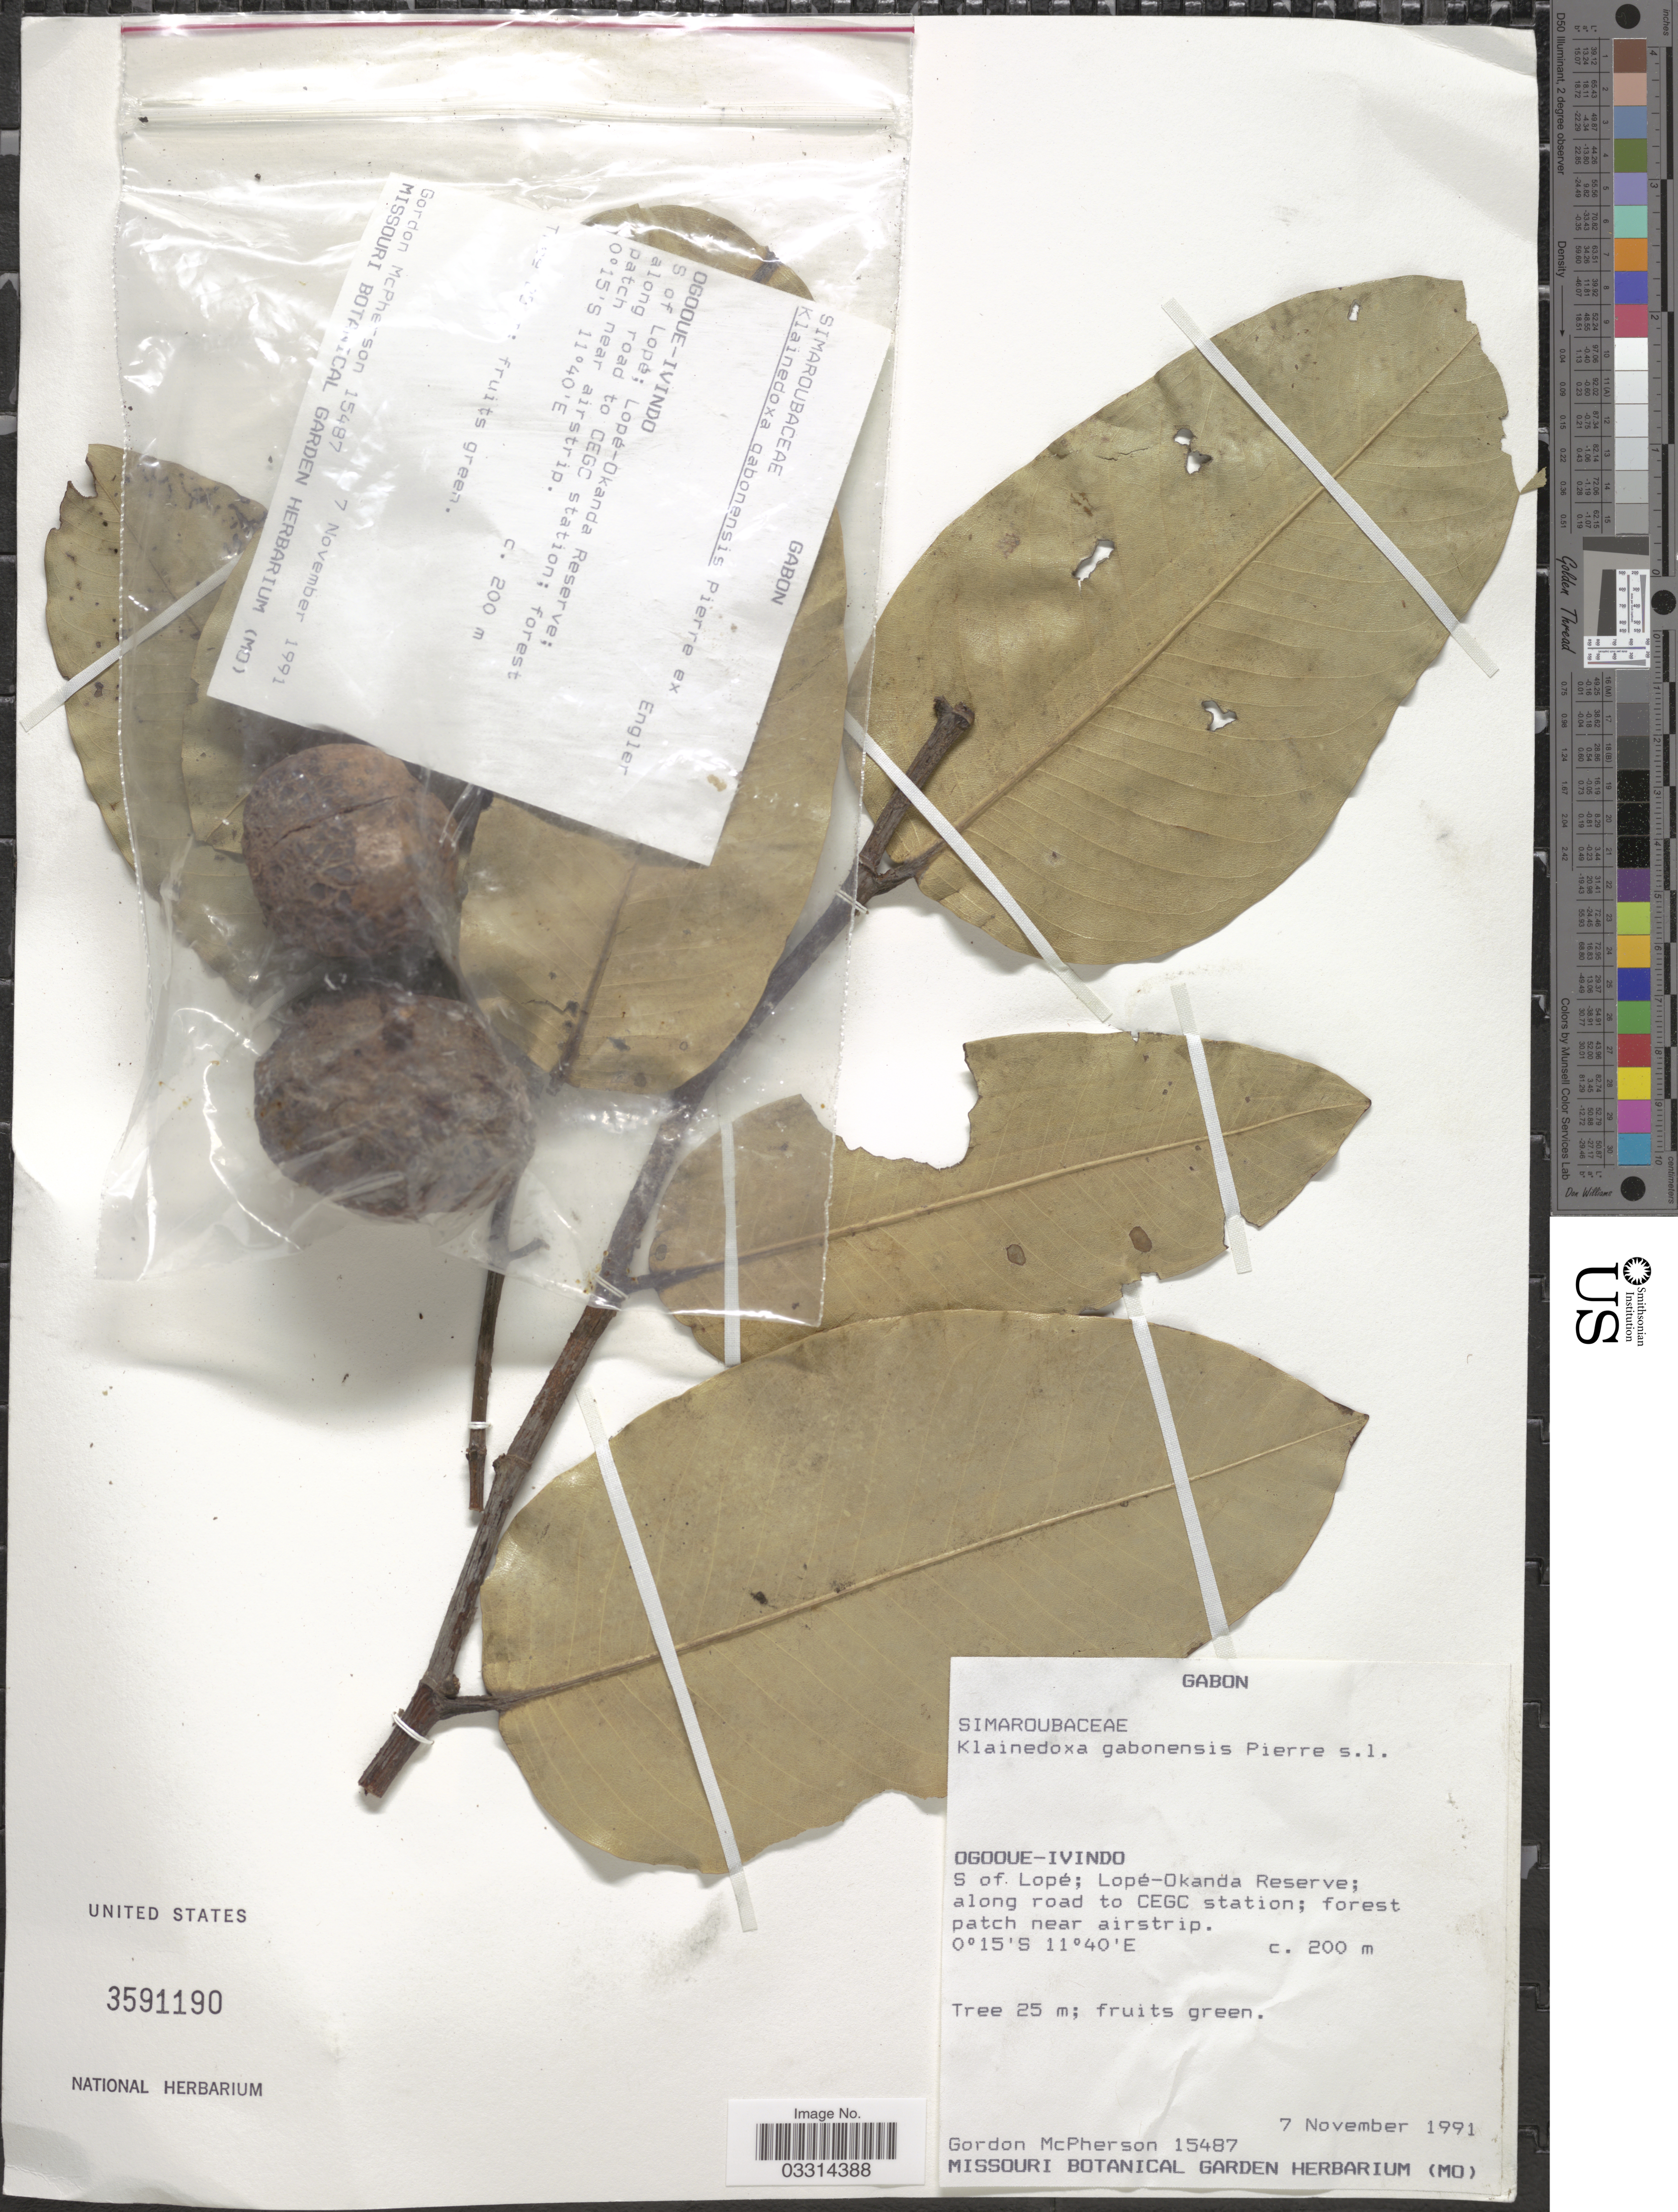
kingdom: Plantae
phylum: Tracheophyta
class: Magnoliopsida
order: Malpighiales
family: Irvingiaceae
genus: Klainedoxa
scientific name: Klainedoxa gabonensis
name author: Pierre ex Engl.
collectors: G. D. McPherson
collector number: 15487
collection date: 1991-11-07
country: Gabon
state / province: Ogooue-Ivindo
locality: S of Lopé; Lopé-Okanda Reserve; along road to CEGC station; forest patch near airstrip.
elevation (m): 200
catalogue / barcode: US 3591190